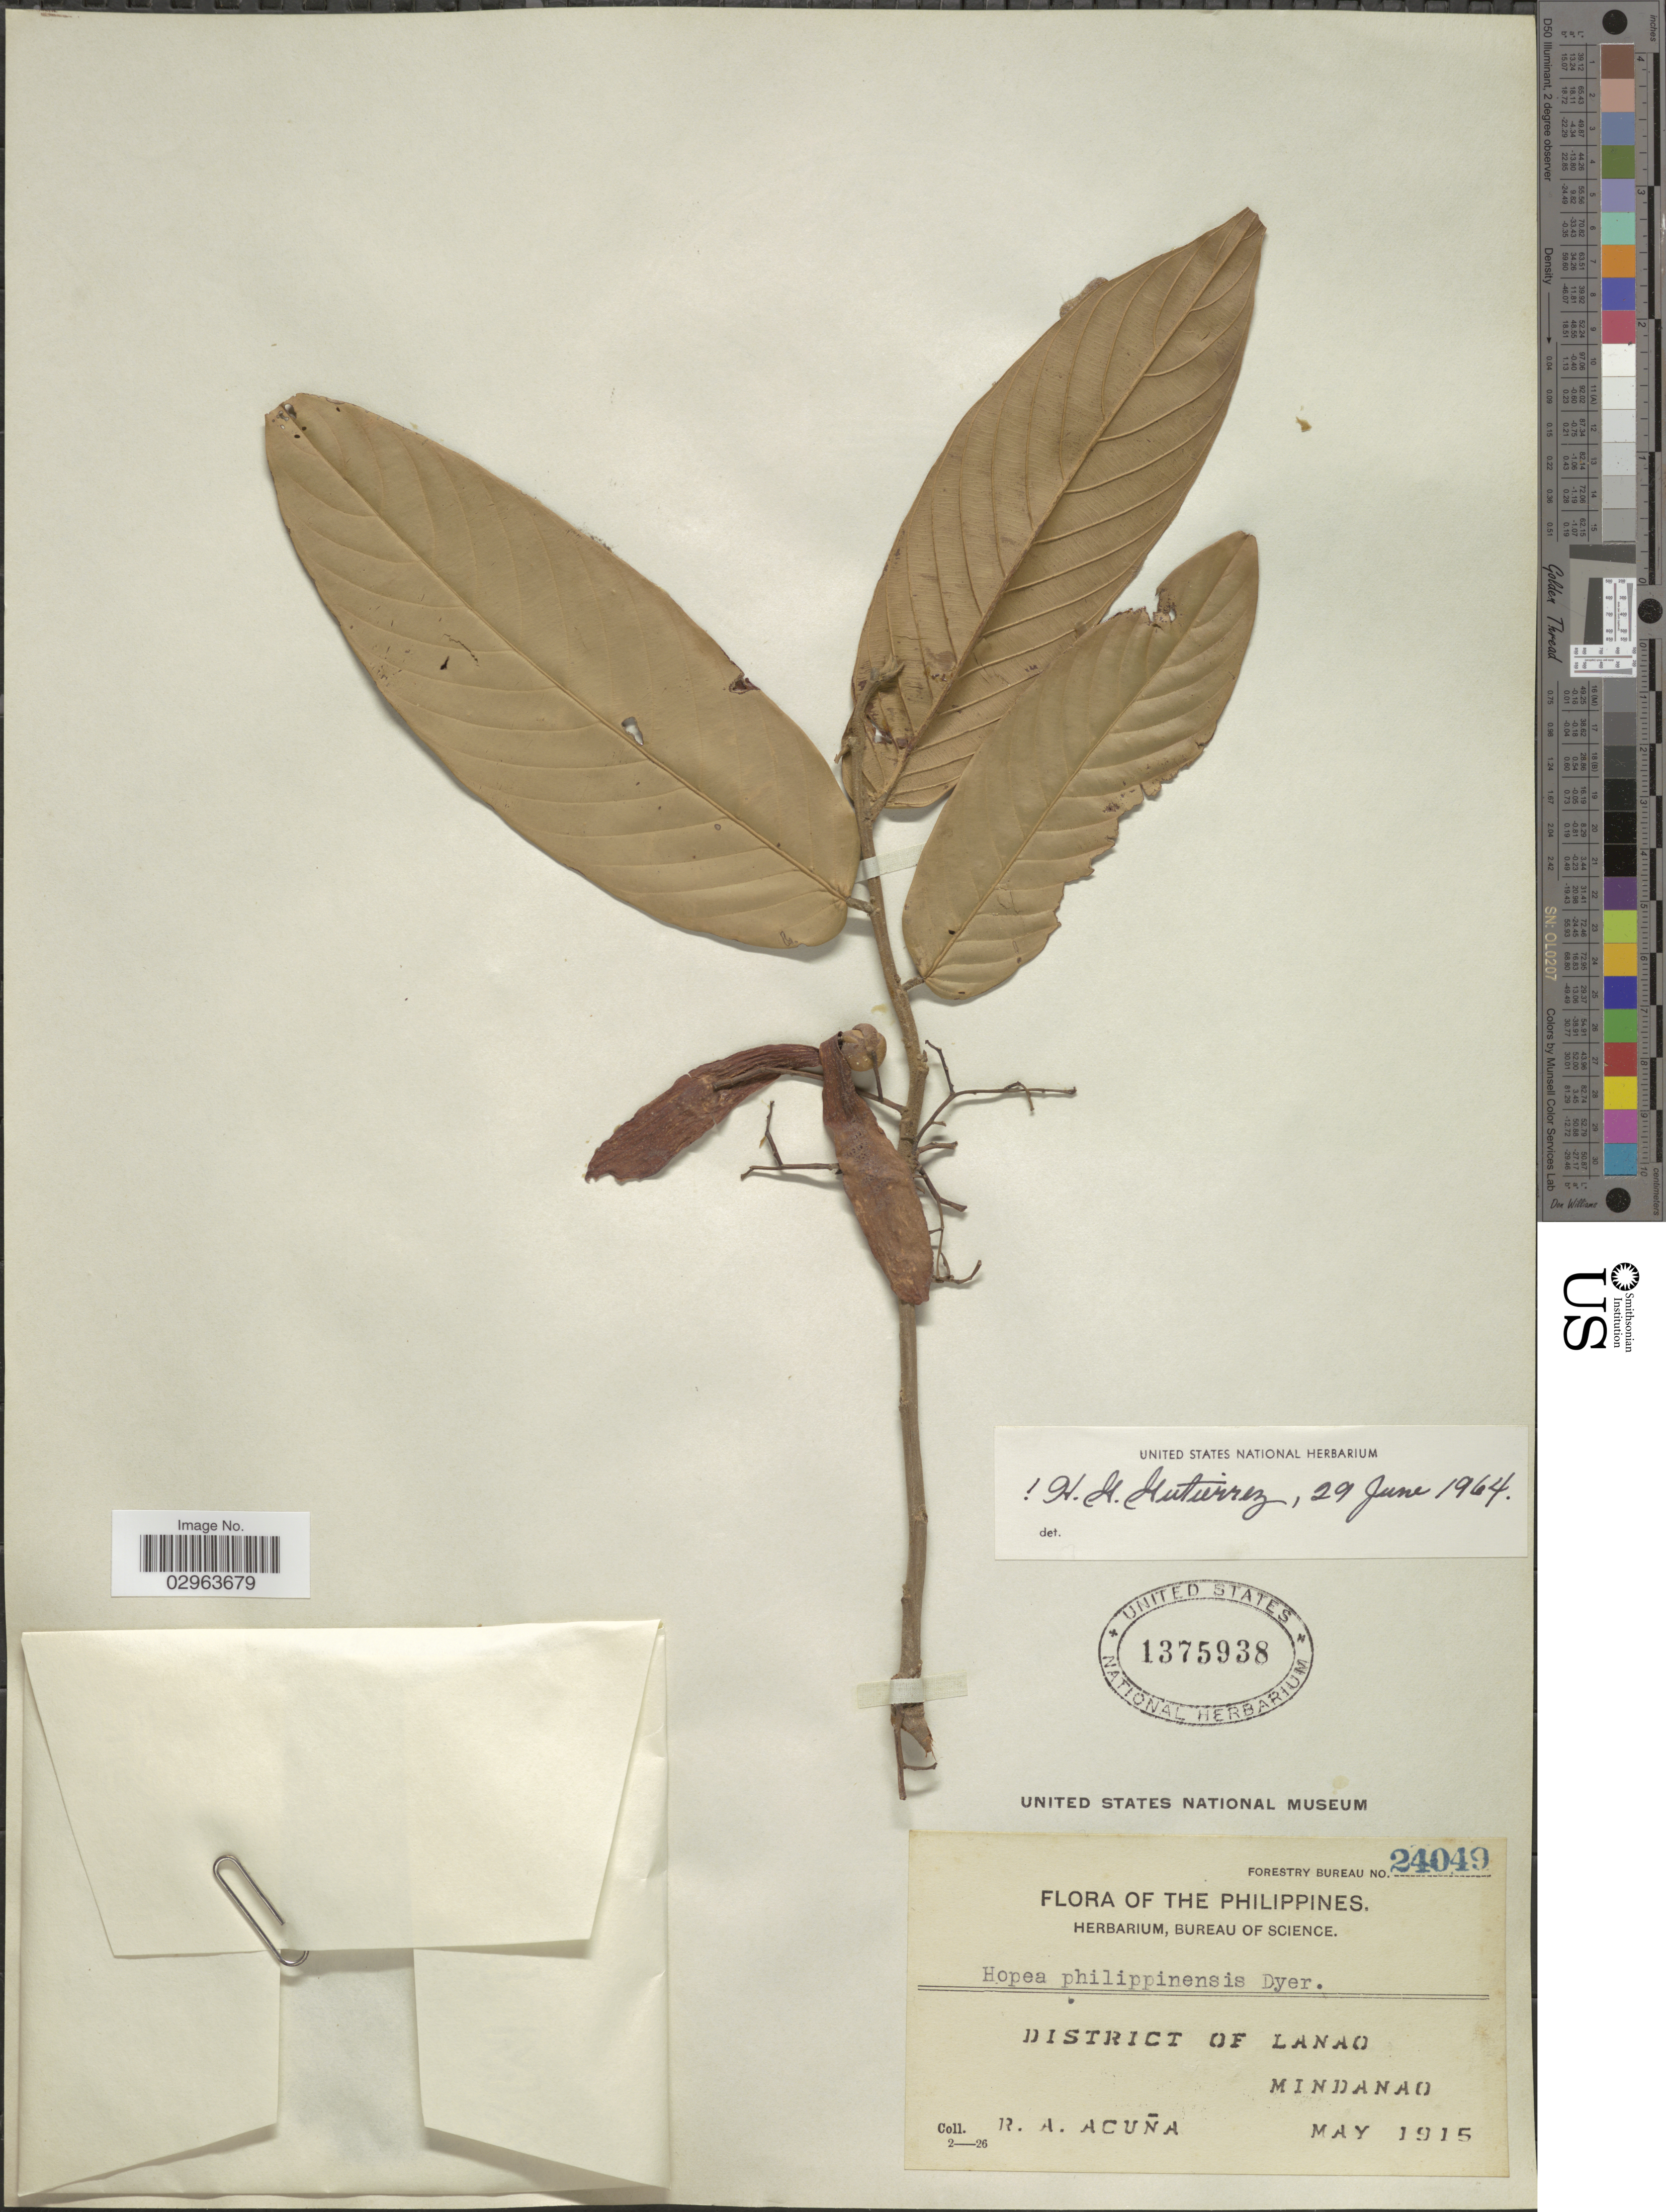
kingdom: Plantae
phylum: Tracheophyta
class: Magnoliopsida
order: Malvales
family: Dipterocarpaceae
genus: Hopea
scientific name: Hopea philippinensis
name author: Dyer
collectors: R. A. Acuña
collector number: Forestry Bureau 24049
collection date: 1915-05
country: Philippines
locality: District of Lanao. Mindanao.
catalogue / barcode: US 1375938